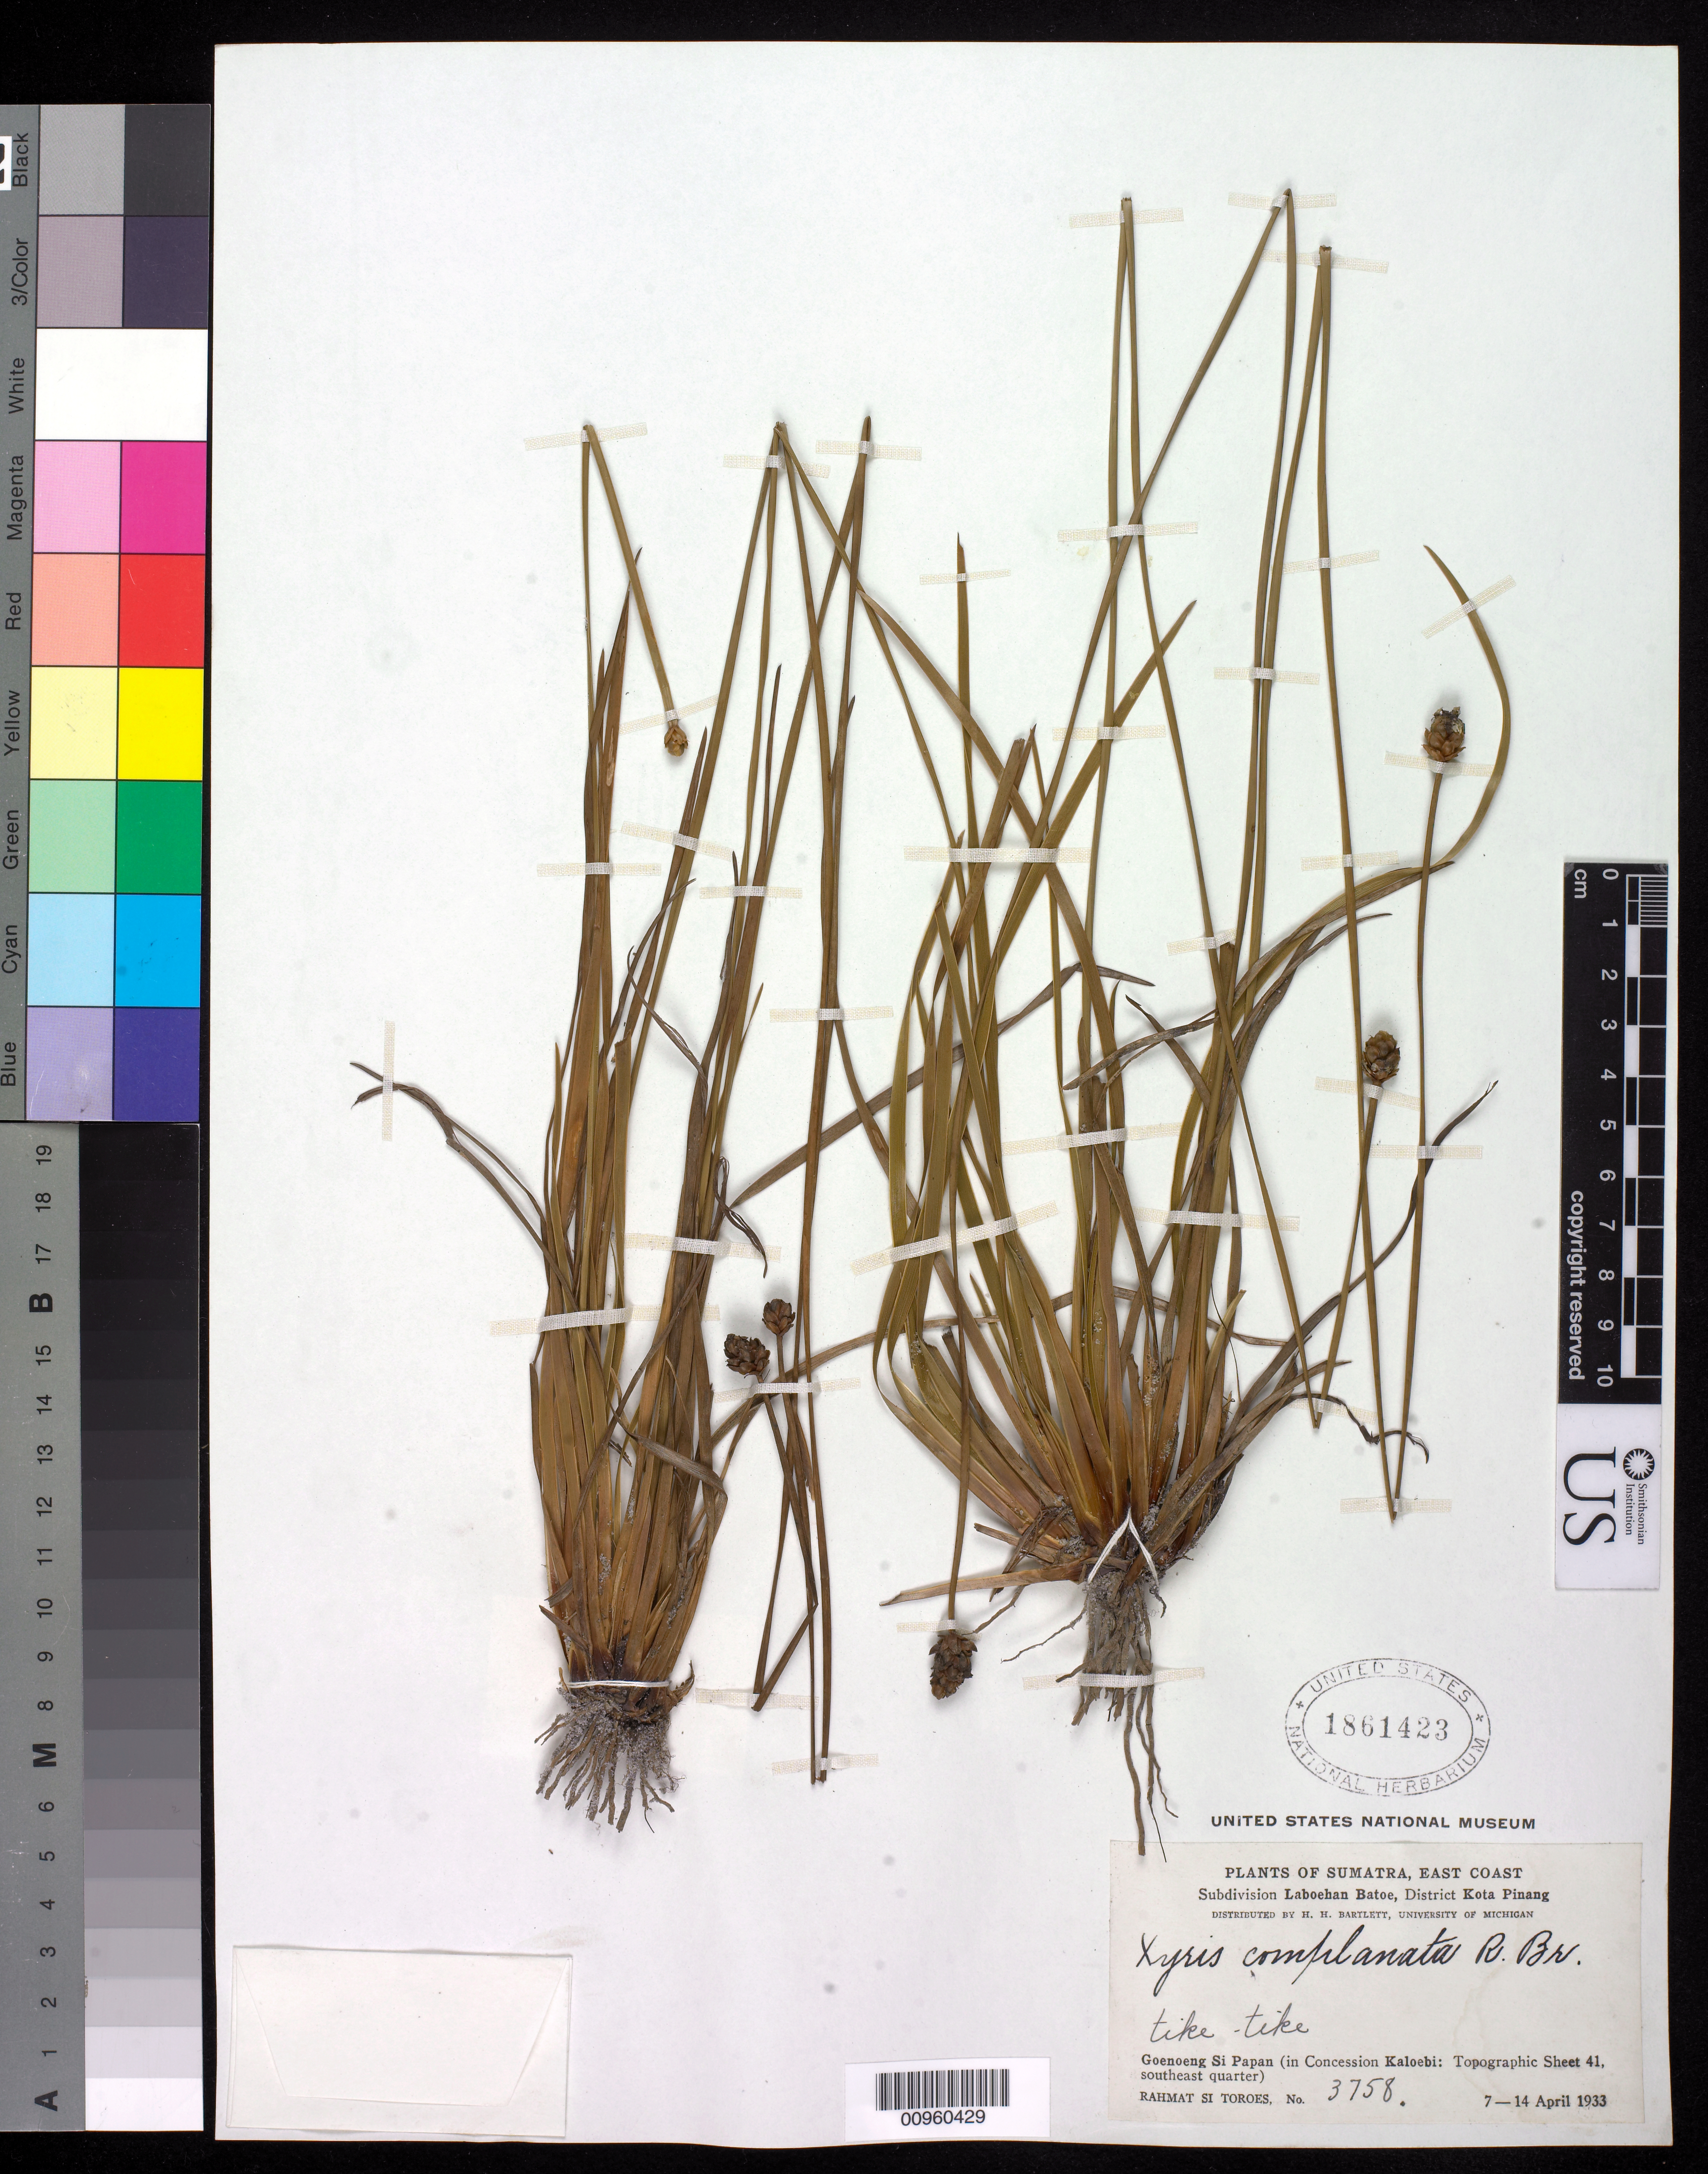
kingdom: Plantae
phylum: Tracheophyta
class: Liliopsida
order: Poales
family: Xyridaceae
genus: Xyris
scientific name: Xyris complanata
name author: R. Br.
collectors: Rahmat Si Boeea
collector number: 3758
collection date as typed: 07 Apr 1933 to 14 Apr 1933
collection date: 1933-04-07/1933-04-14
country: Indonesia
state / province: Sumatra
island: Sumatra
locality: East coast, Subdiv. Laboehan Batoe, Dist. Kota Pinang, Goenoeng Si Papan, concession Kaloebi topographic sheet 41 SE quarter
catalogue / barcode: US 1861423